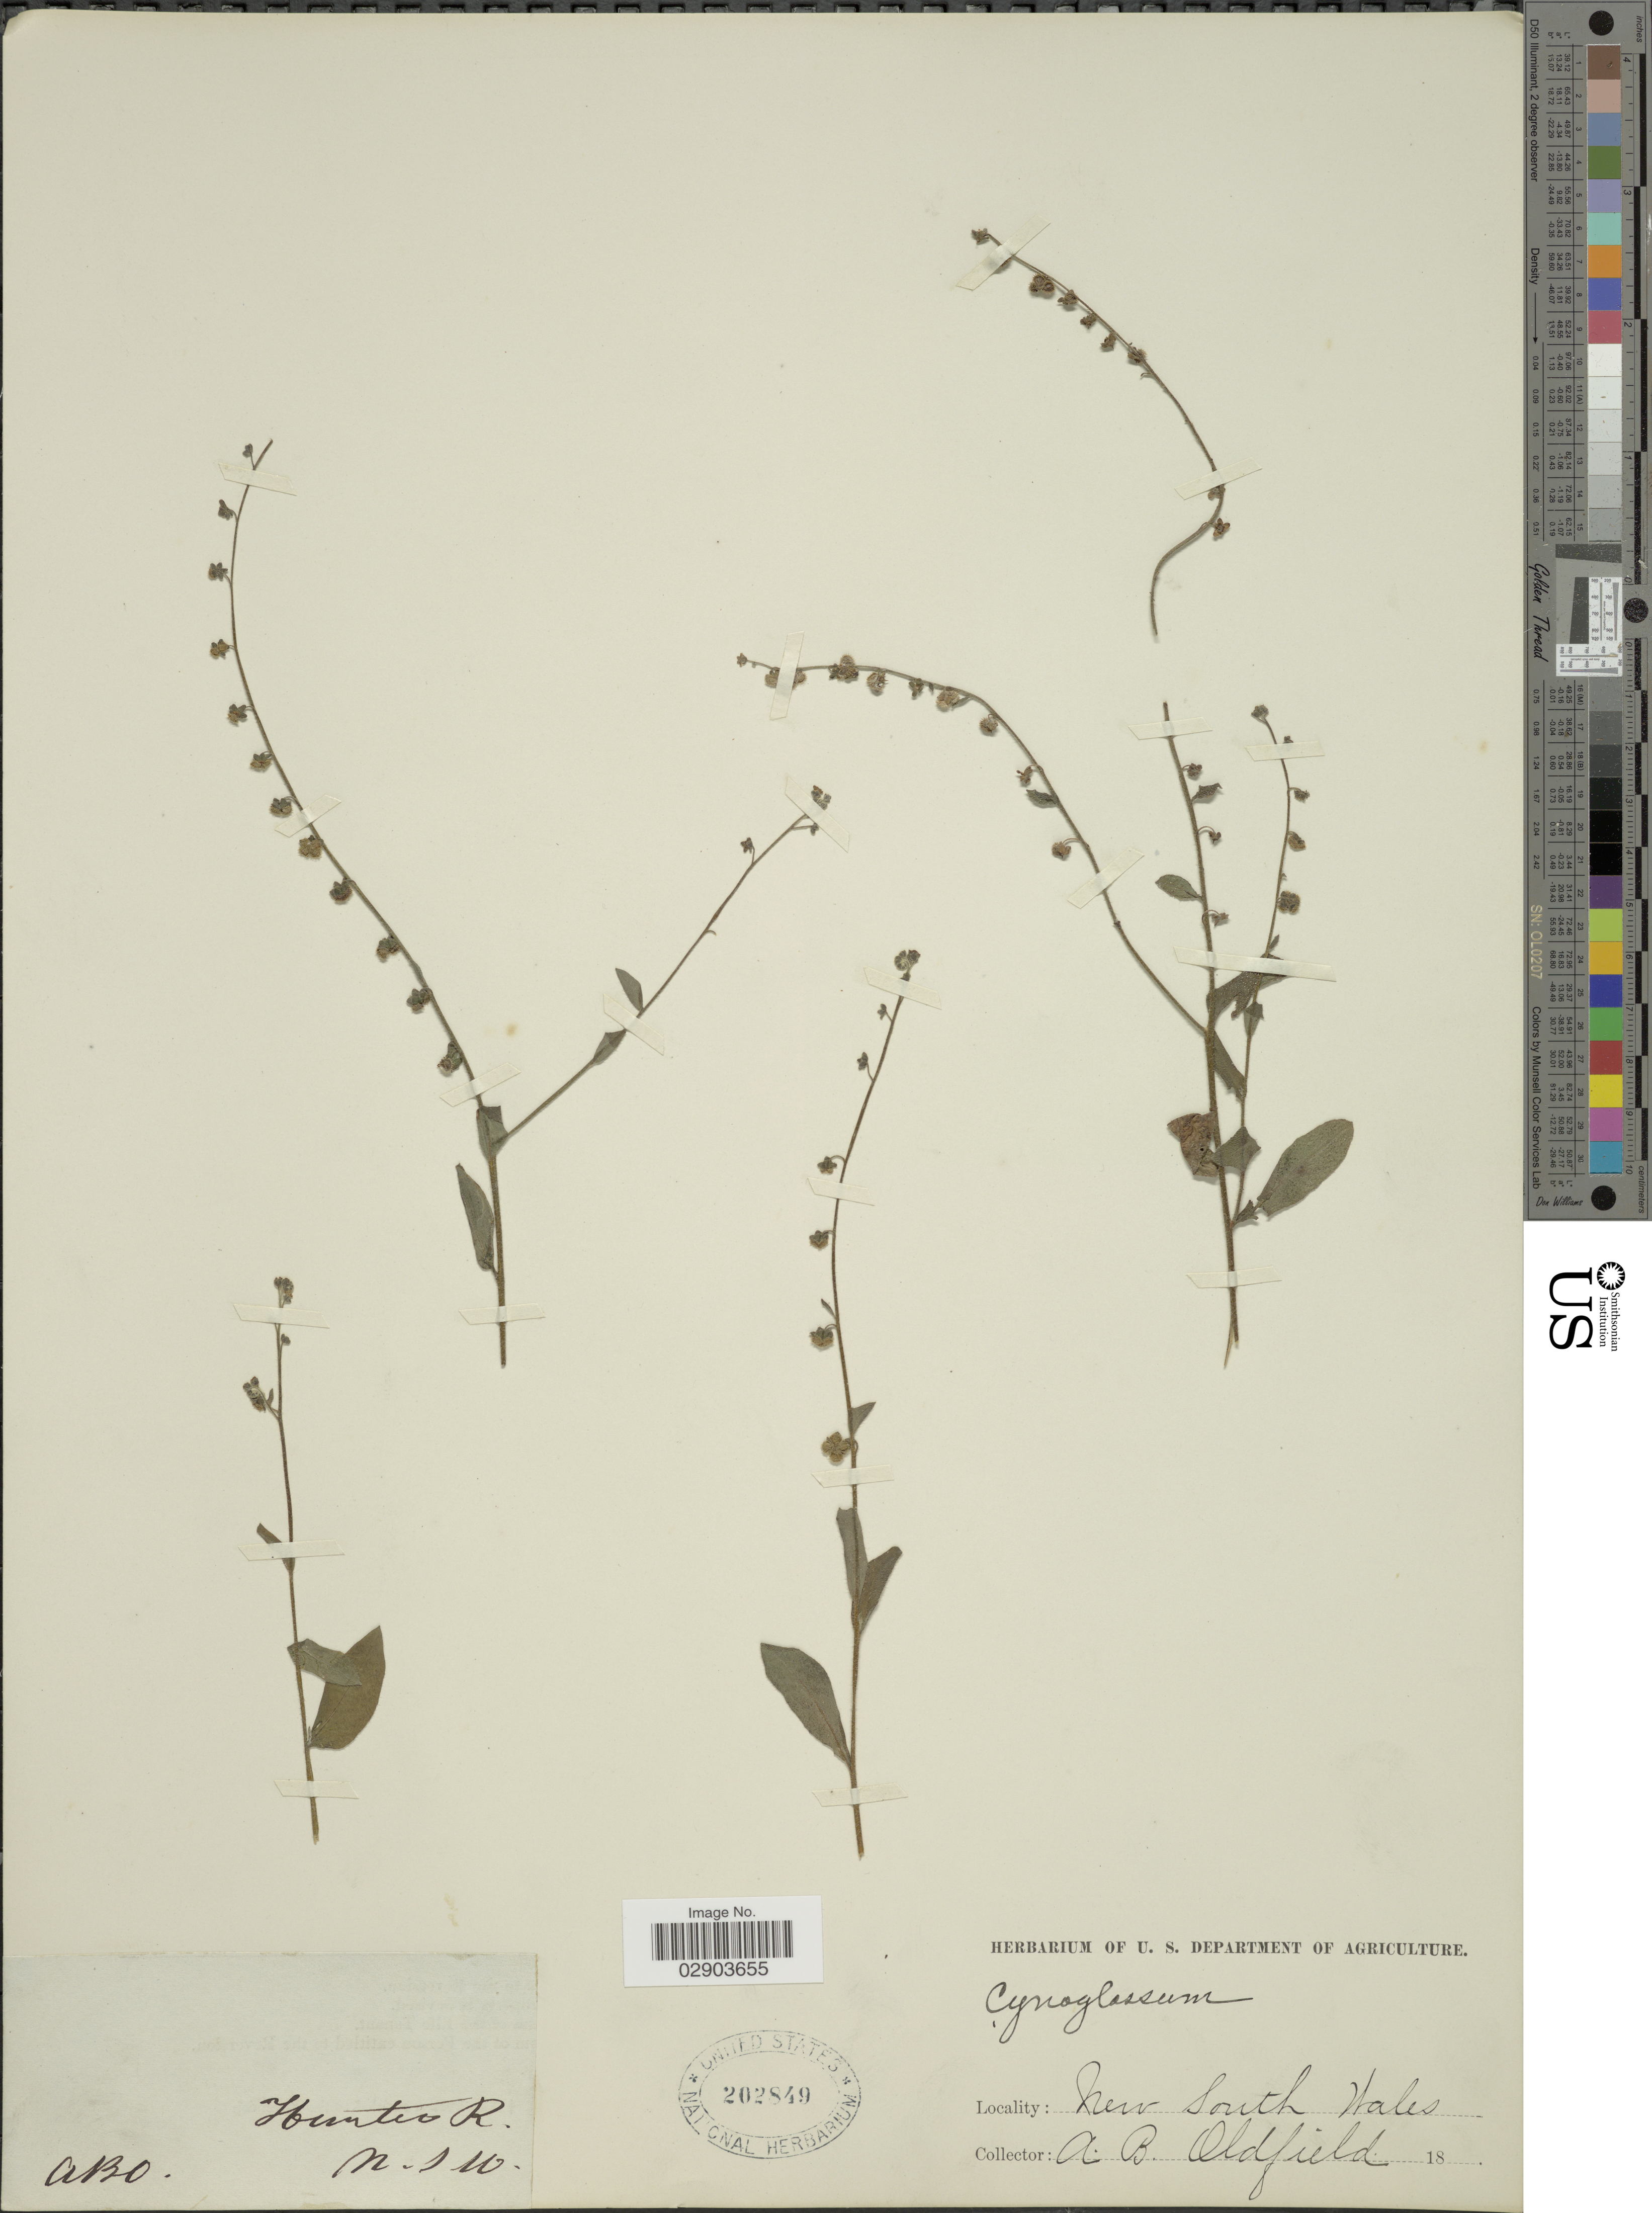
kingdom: Plantae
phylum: Tracheophyta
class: Magnoliopsida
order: Boraginales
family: Boraginaceae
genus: Cynoglossum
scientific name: Cynoglossum sp.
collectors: A. Oldfield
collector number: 110*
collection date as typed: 18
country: Australia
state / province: New South Wales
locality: New South Wales, Hunter R.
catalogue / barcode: US 202849